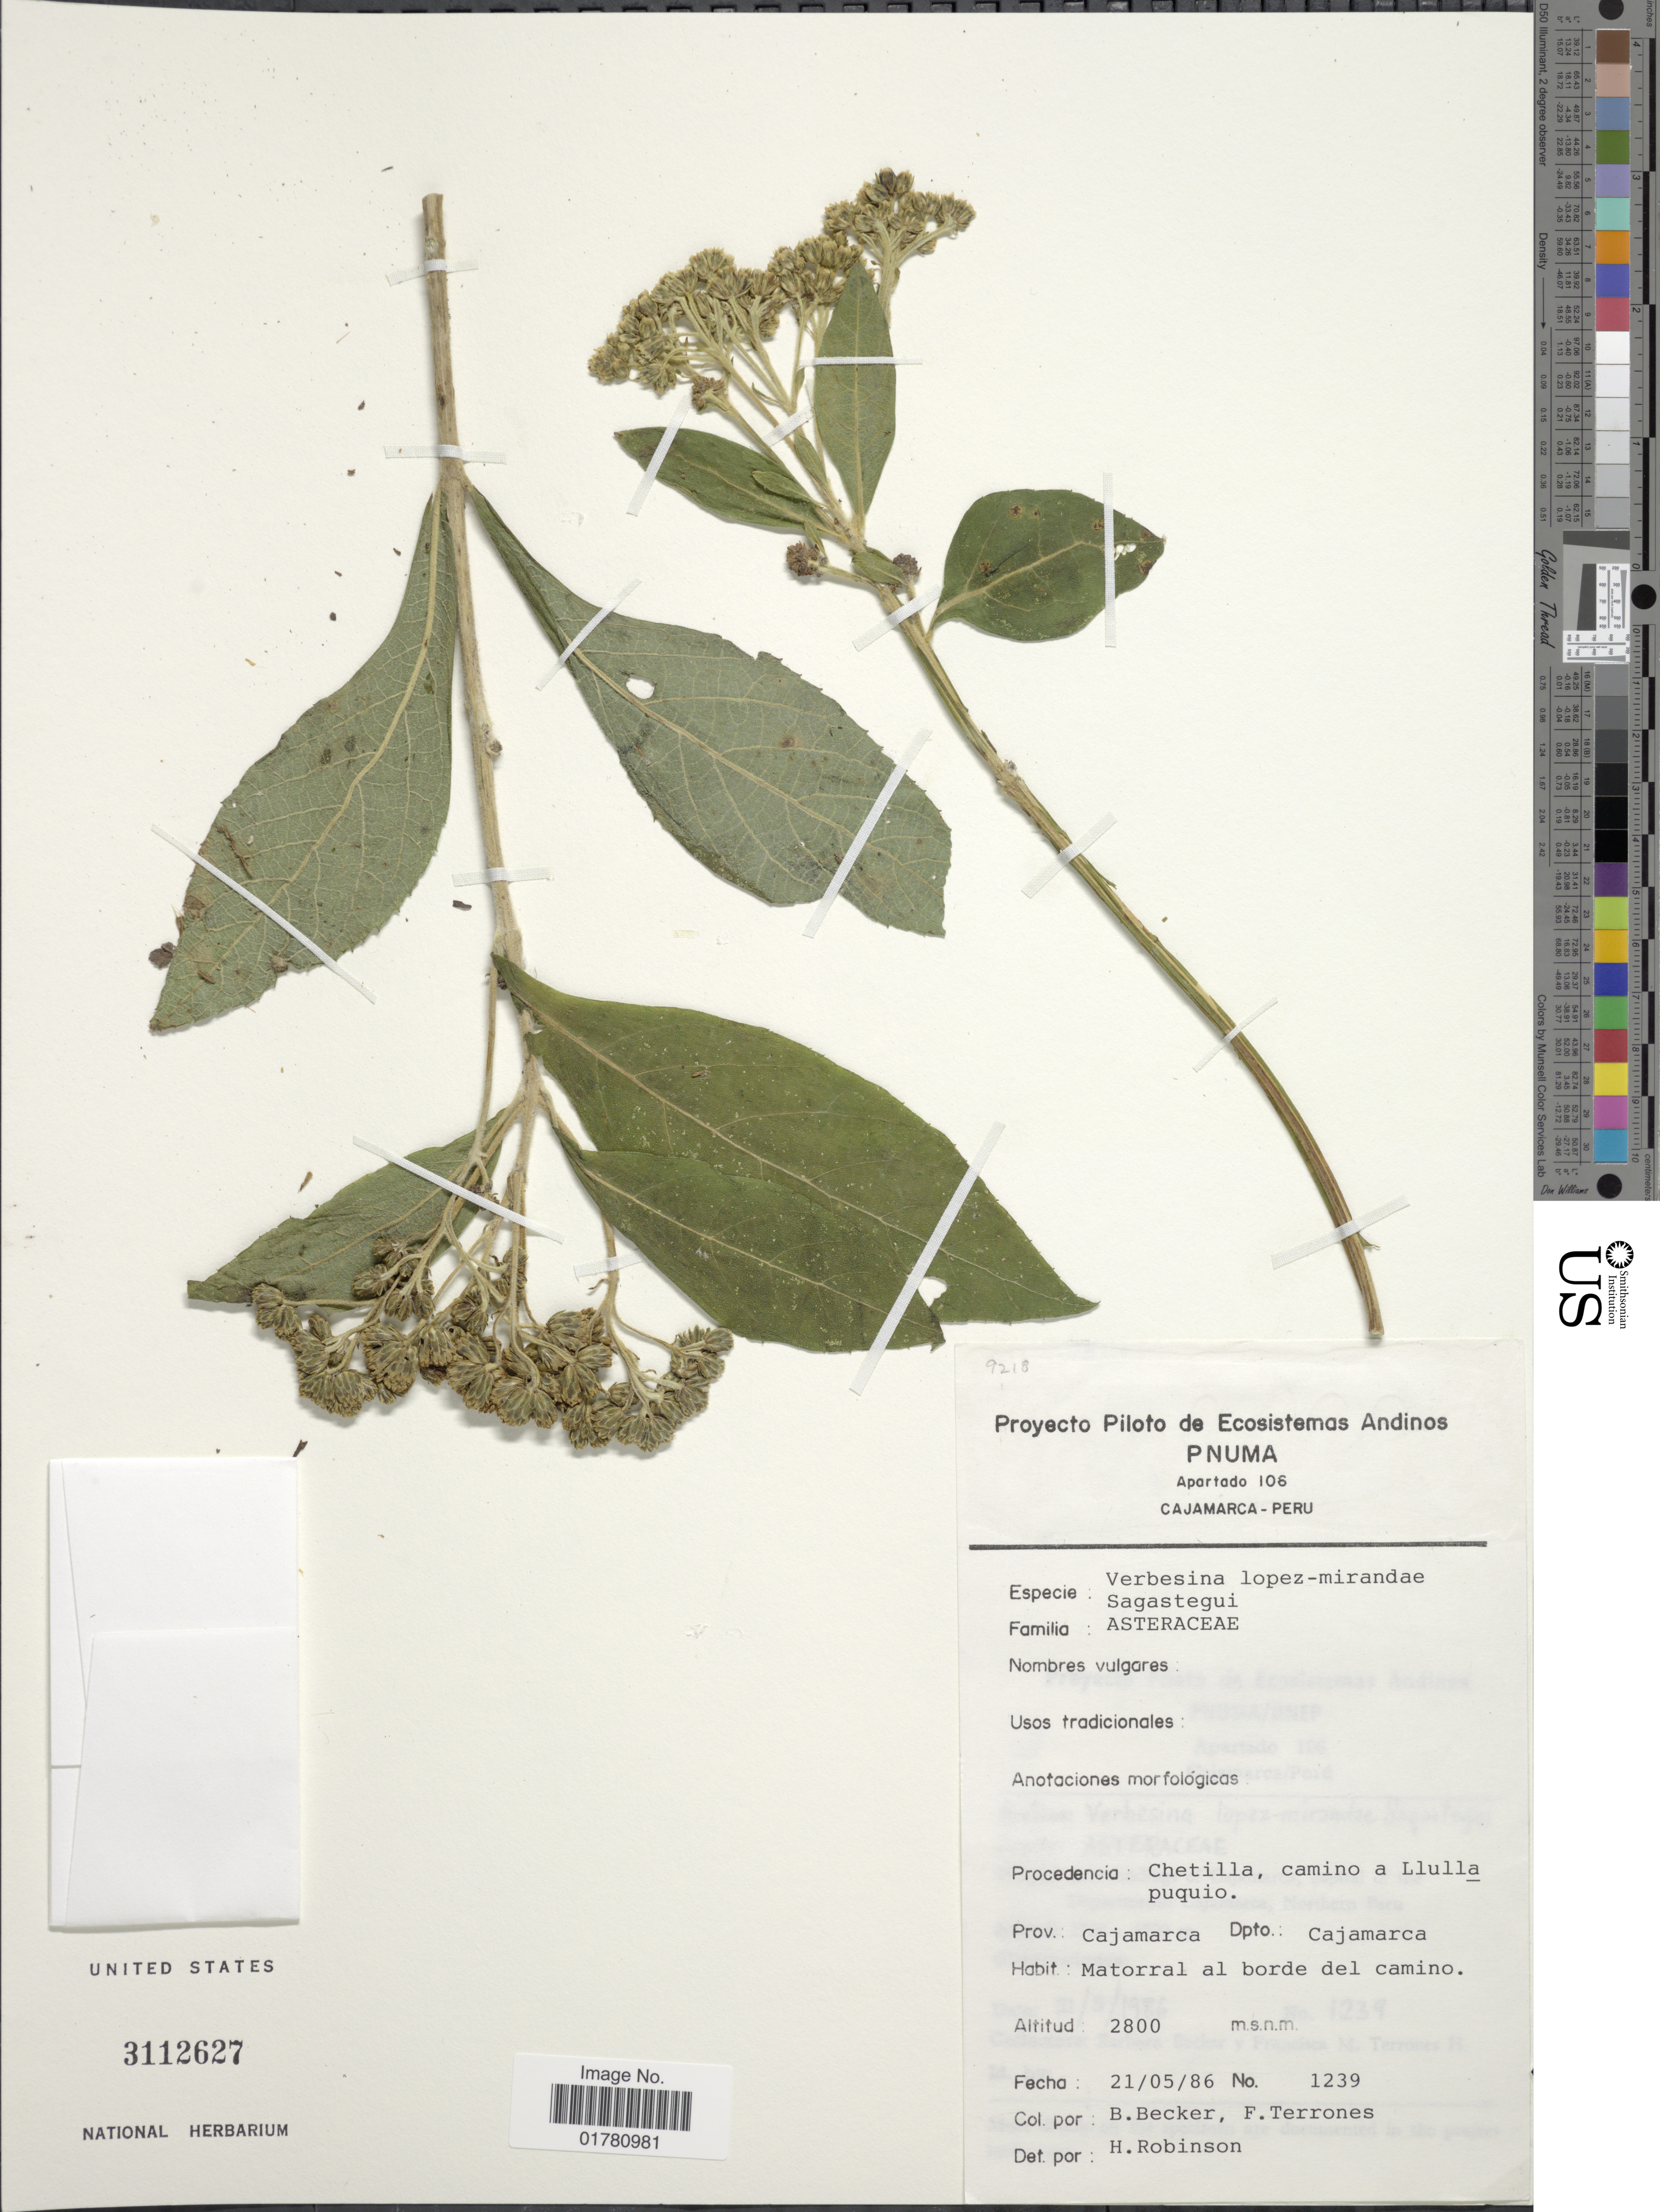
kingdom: Plantae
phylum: Tracheophyta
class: Magnoliopsida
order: Asterales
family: Asteraceae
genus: Verbesina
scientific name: Verbesina lopez-mirandae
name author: Sagást.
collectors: B. Becker & F. Terrones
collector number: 1239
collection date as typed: Transcribed d/m/y: 21/5/86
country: Peru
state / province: Cajamarca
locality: Chetilla, camino a Llula puquip, Dpto Cajamarca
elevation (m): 2800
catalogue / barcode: US 3112627